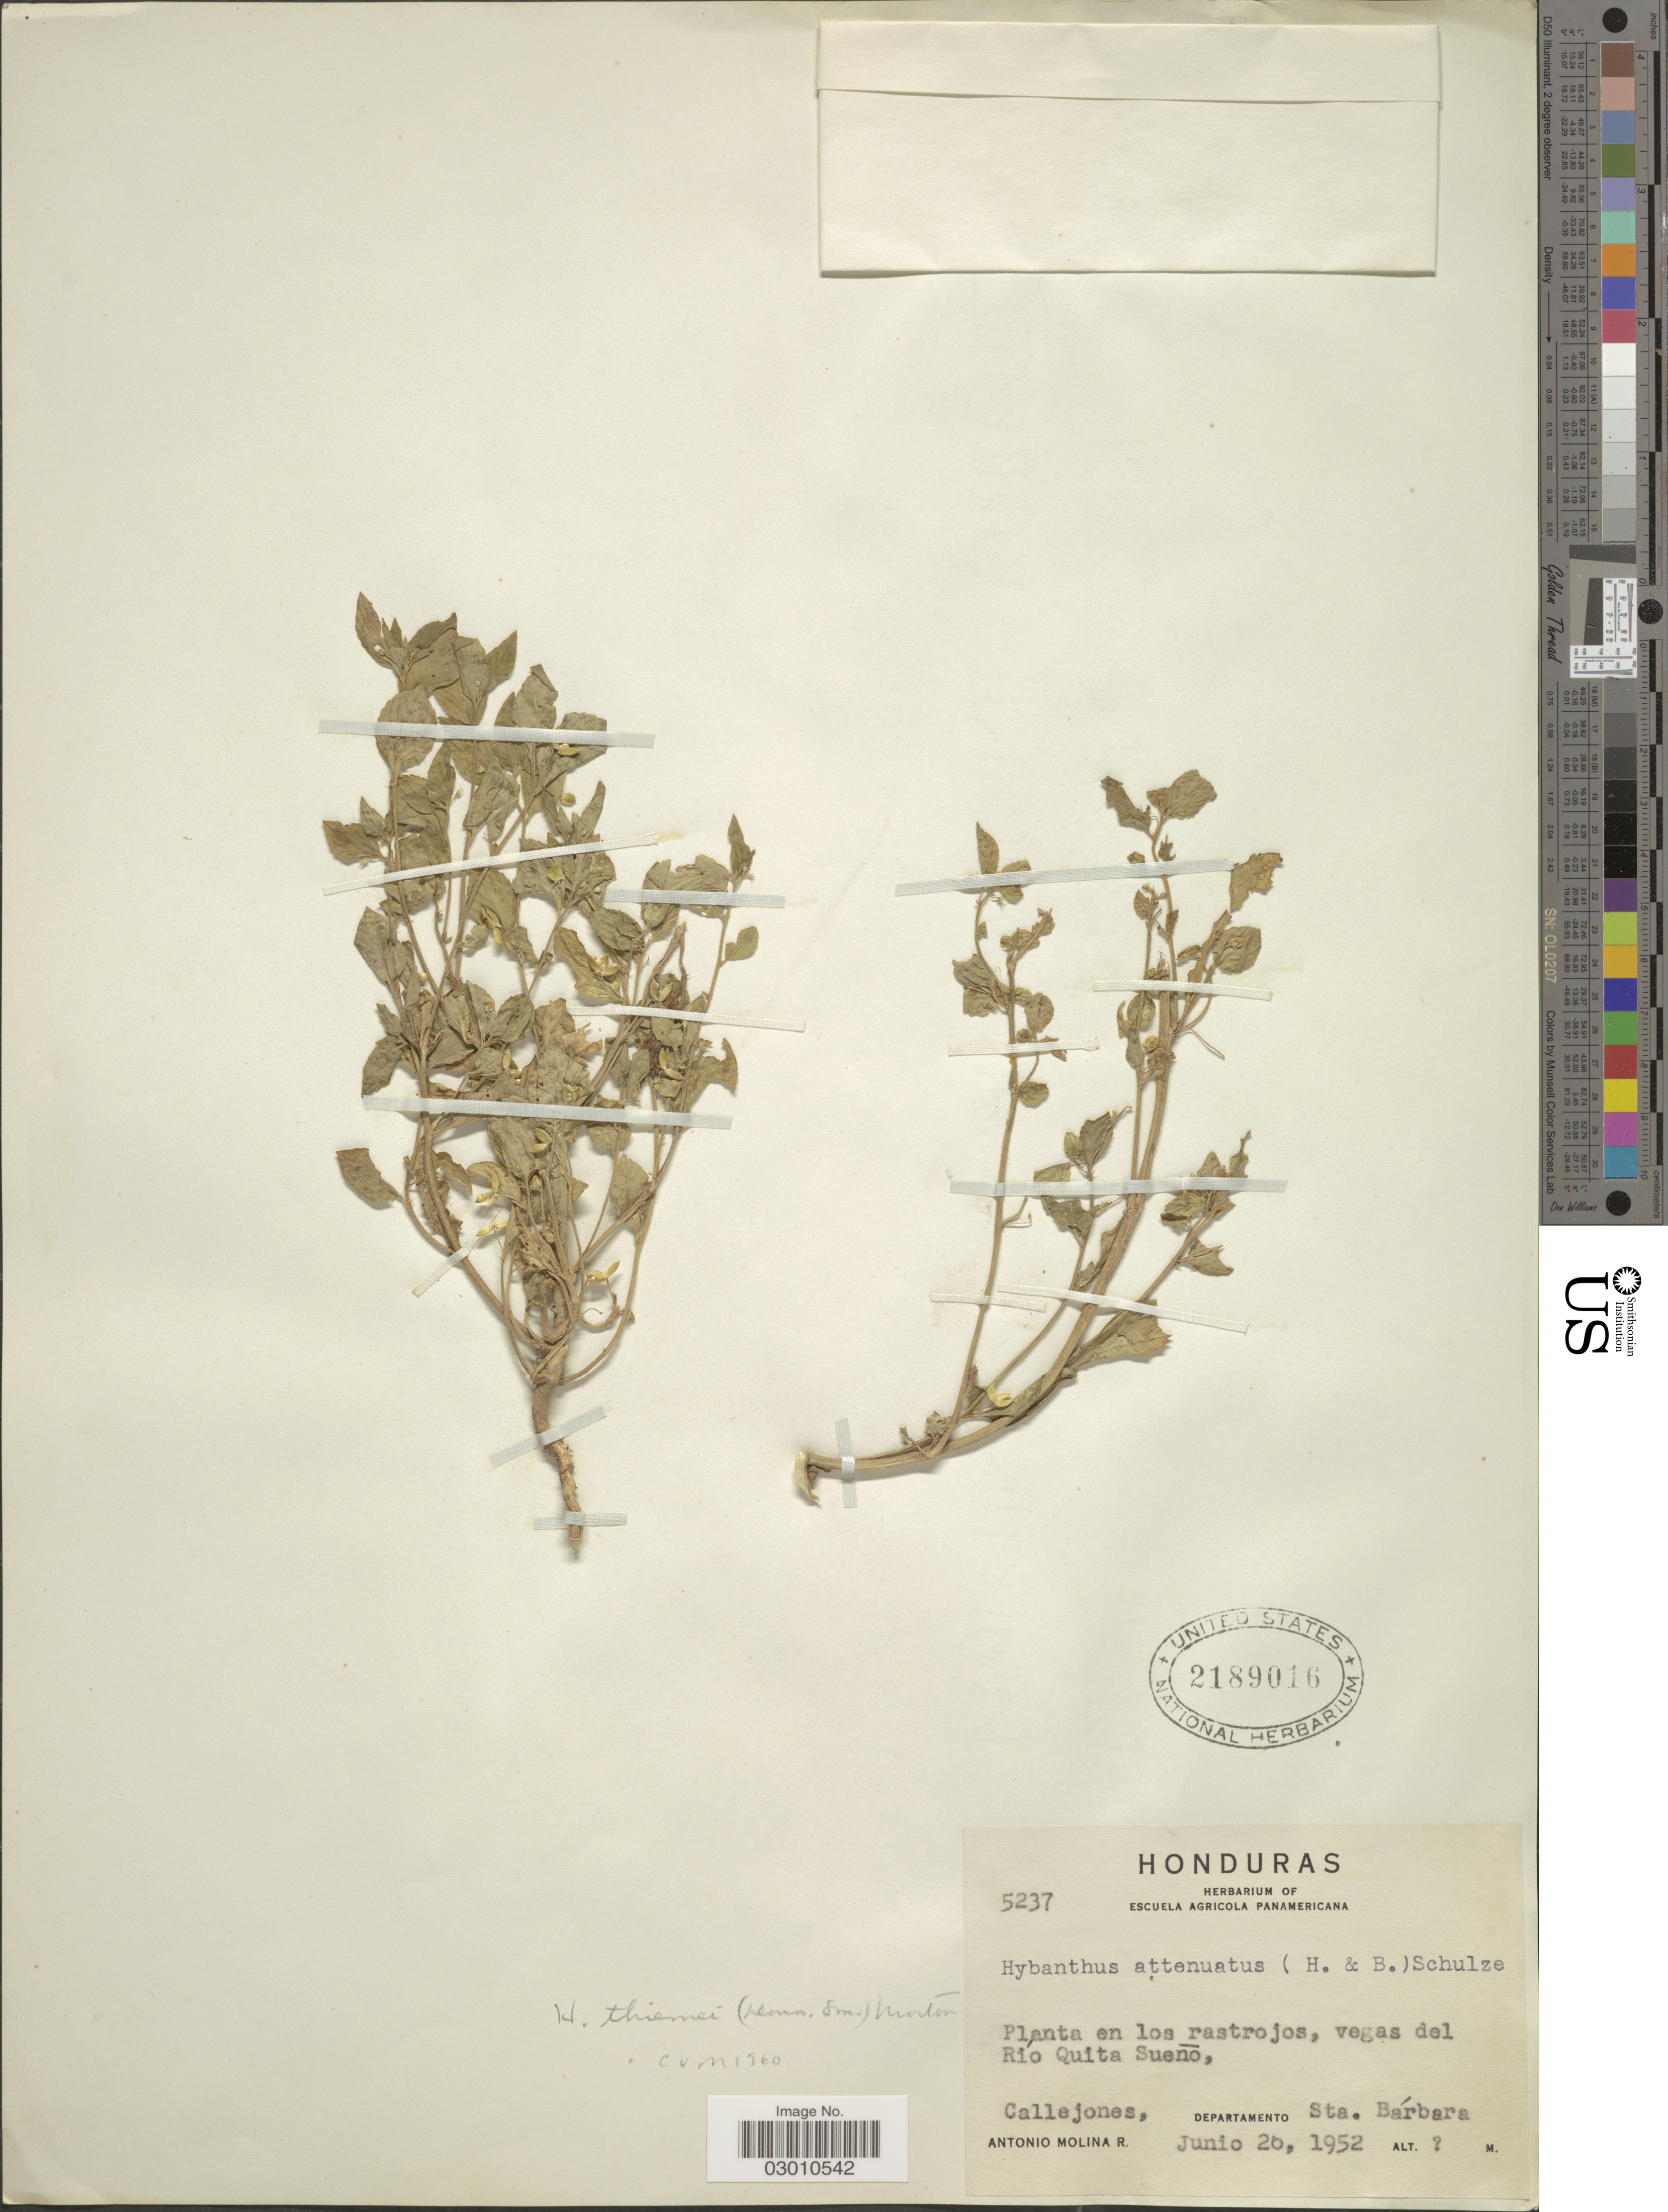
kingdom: Plantae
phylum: Tracheophyta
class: Magnoliopsida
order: Malpighiales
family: Violaceae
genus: Hybanthus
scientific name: Hybanthus galeottii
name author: (Turcz.) C.V. Morton ex L.O. Williams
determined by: Strong, Mark T., (BOT), Smithsonian Institution - National Museum of Natural History (UNITED STATES)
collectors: A. Molina R.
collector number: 5237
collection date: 1952-06-26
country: Honduras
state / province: Santa Bárbara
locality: Vegas del Rio Quita Sueno, Callejones, Departamento Sta. Bárbara.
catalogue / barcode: US 2189016